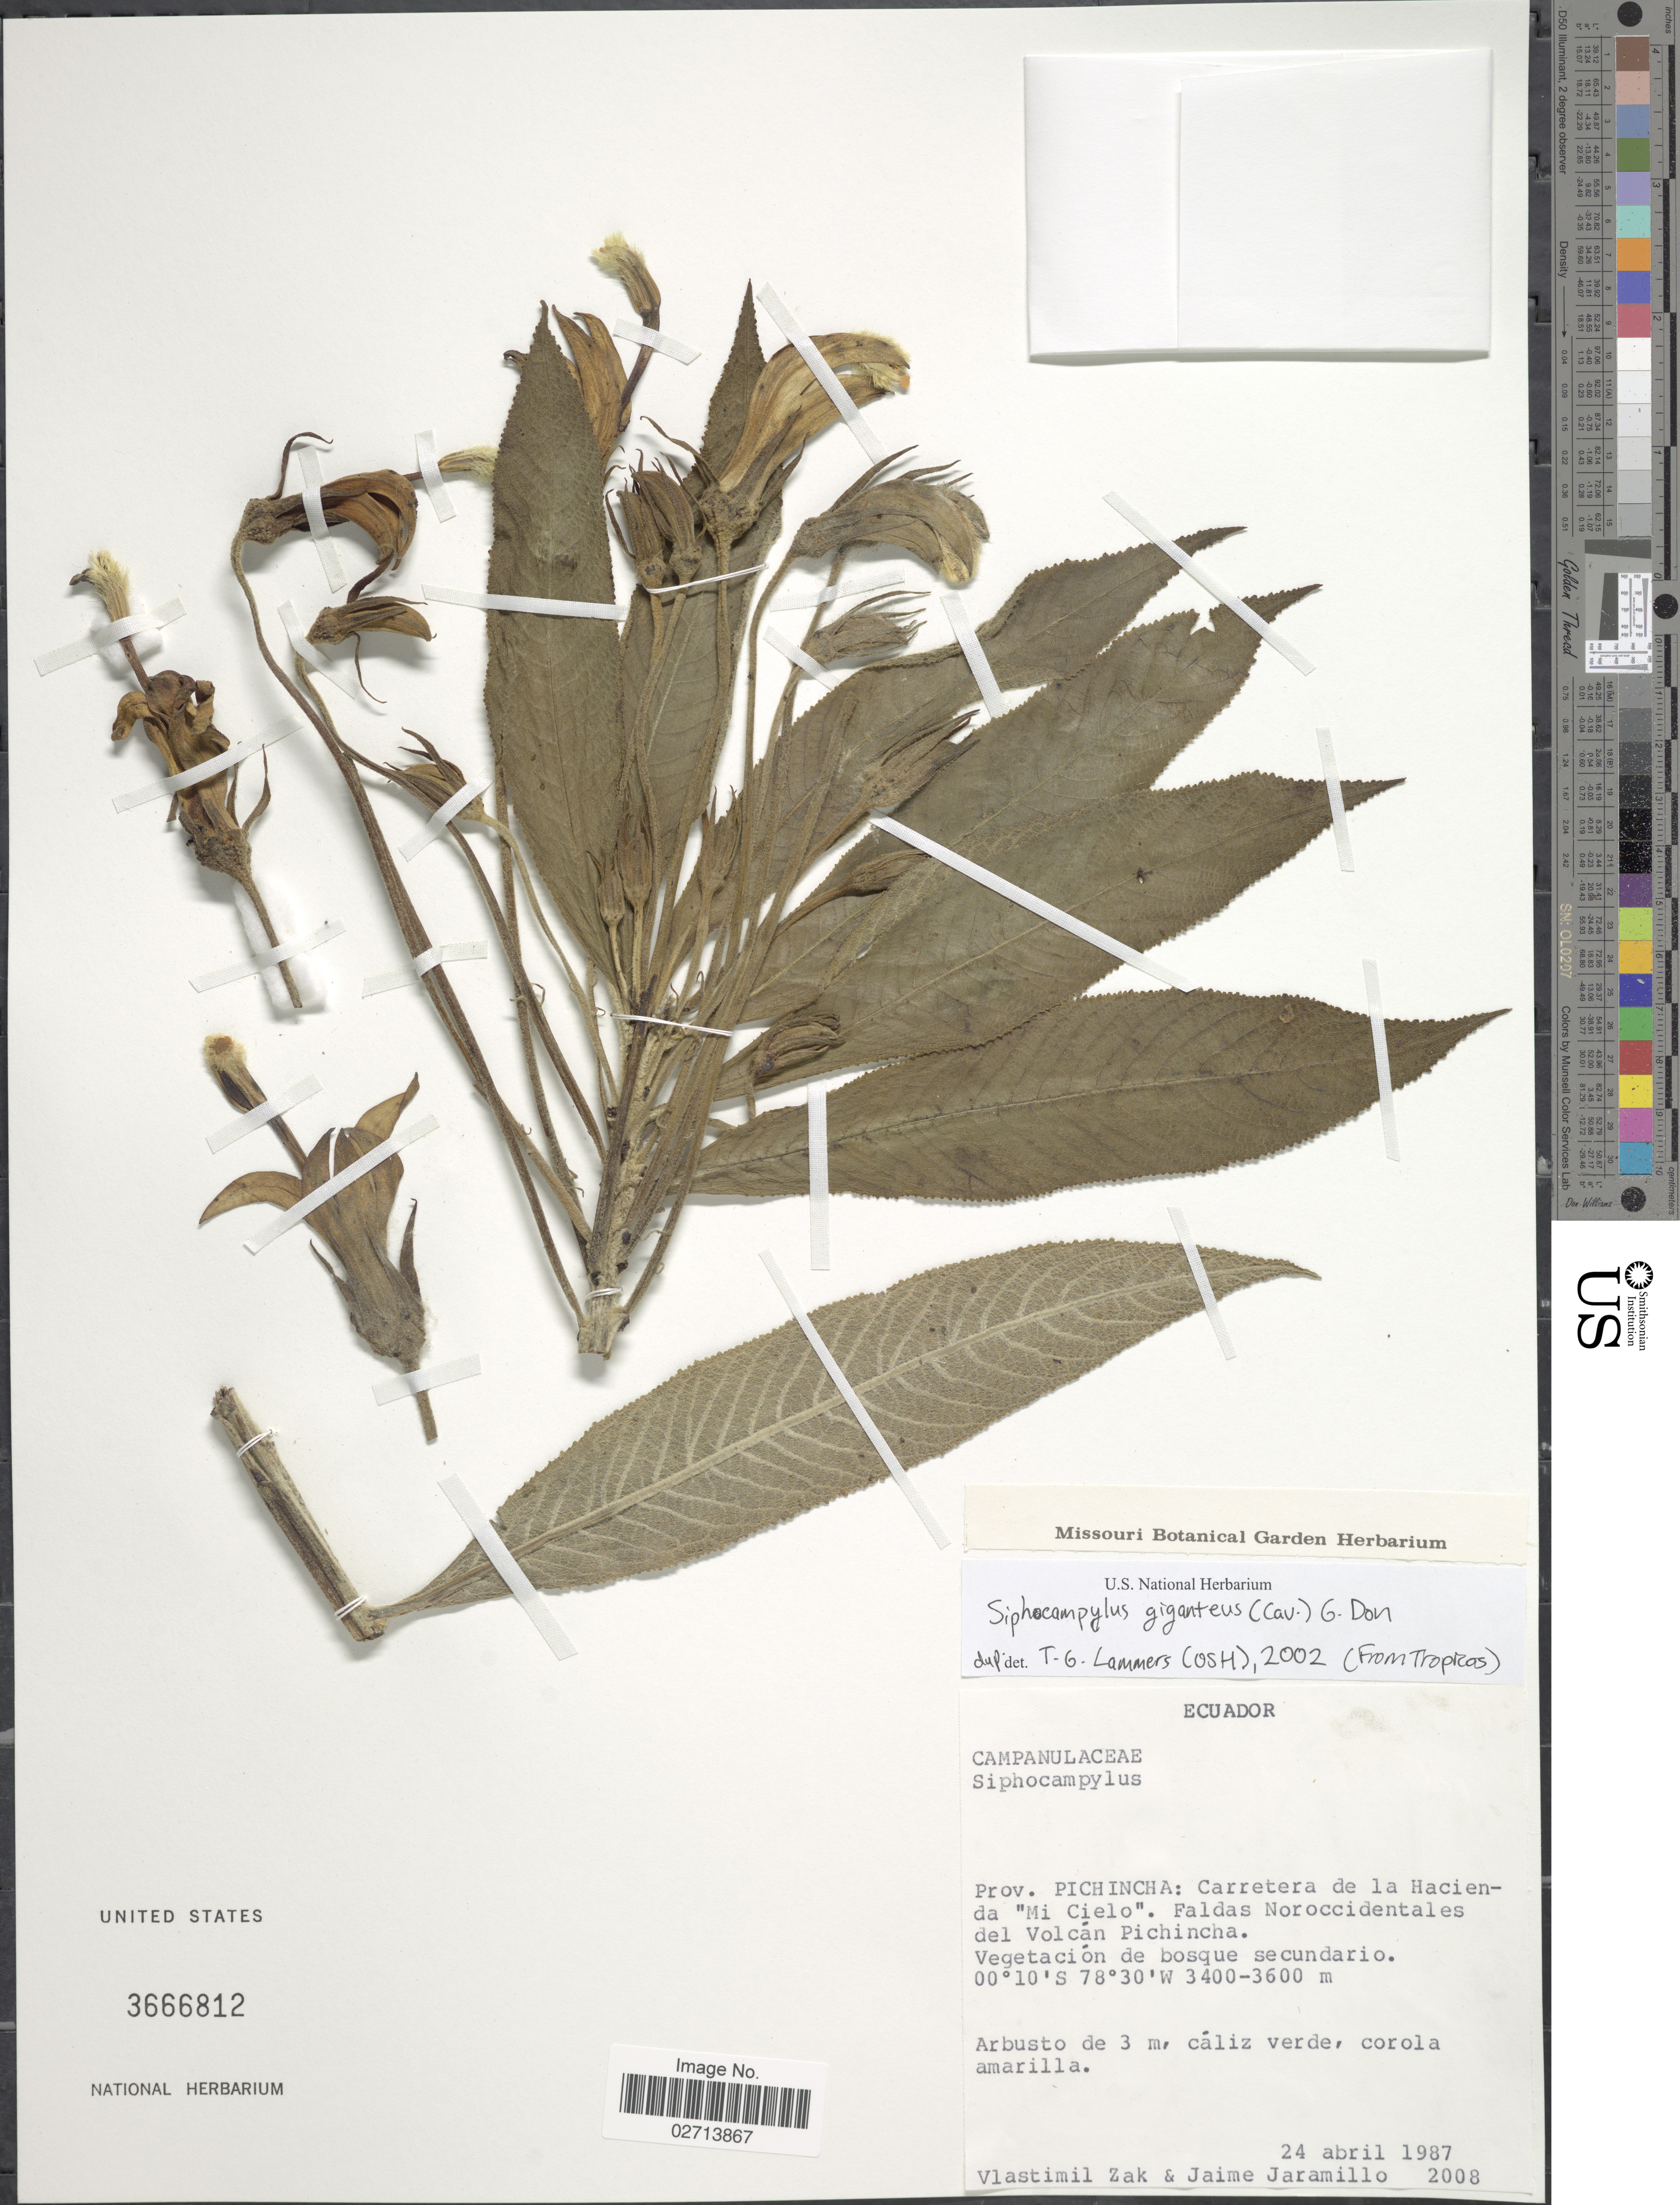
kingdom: Plantae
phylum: Tracheophyta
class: Magnoliopsida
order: Asterales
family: Campanulaceae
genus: Siphocampylus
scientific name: Siphocampylus giganteus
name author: (Cav.) G. Don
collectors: V. Zak & J. Jaramillo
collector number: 2008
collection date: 1987-04-24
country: Ecuador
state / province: Pichincha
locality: Carretera de la Hacienda 'Mi Cielo'. Faldas Noroccidentales del Volcán Pichincha.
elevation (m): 3400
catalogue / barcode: US 3666812